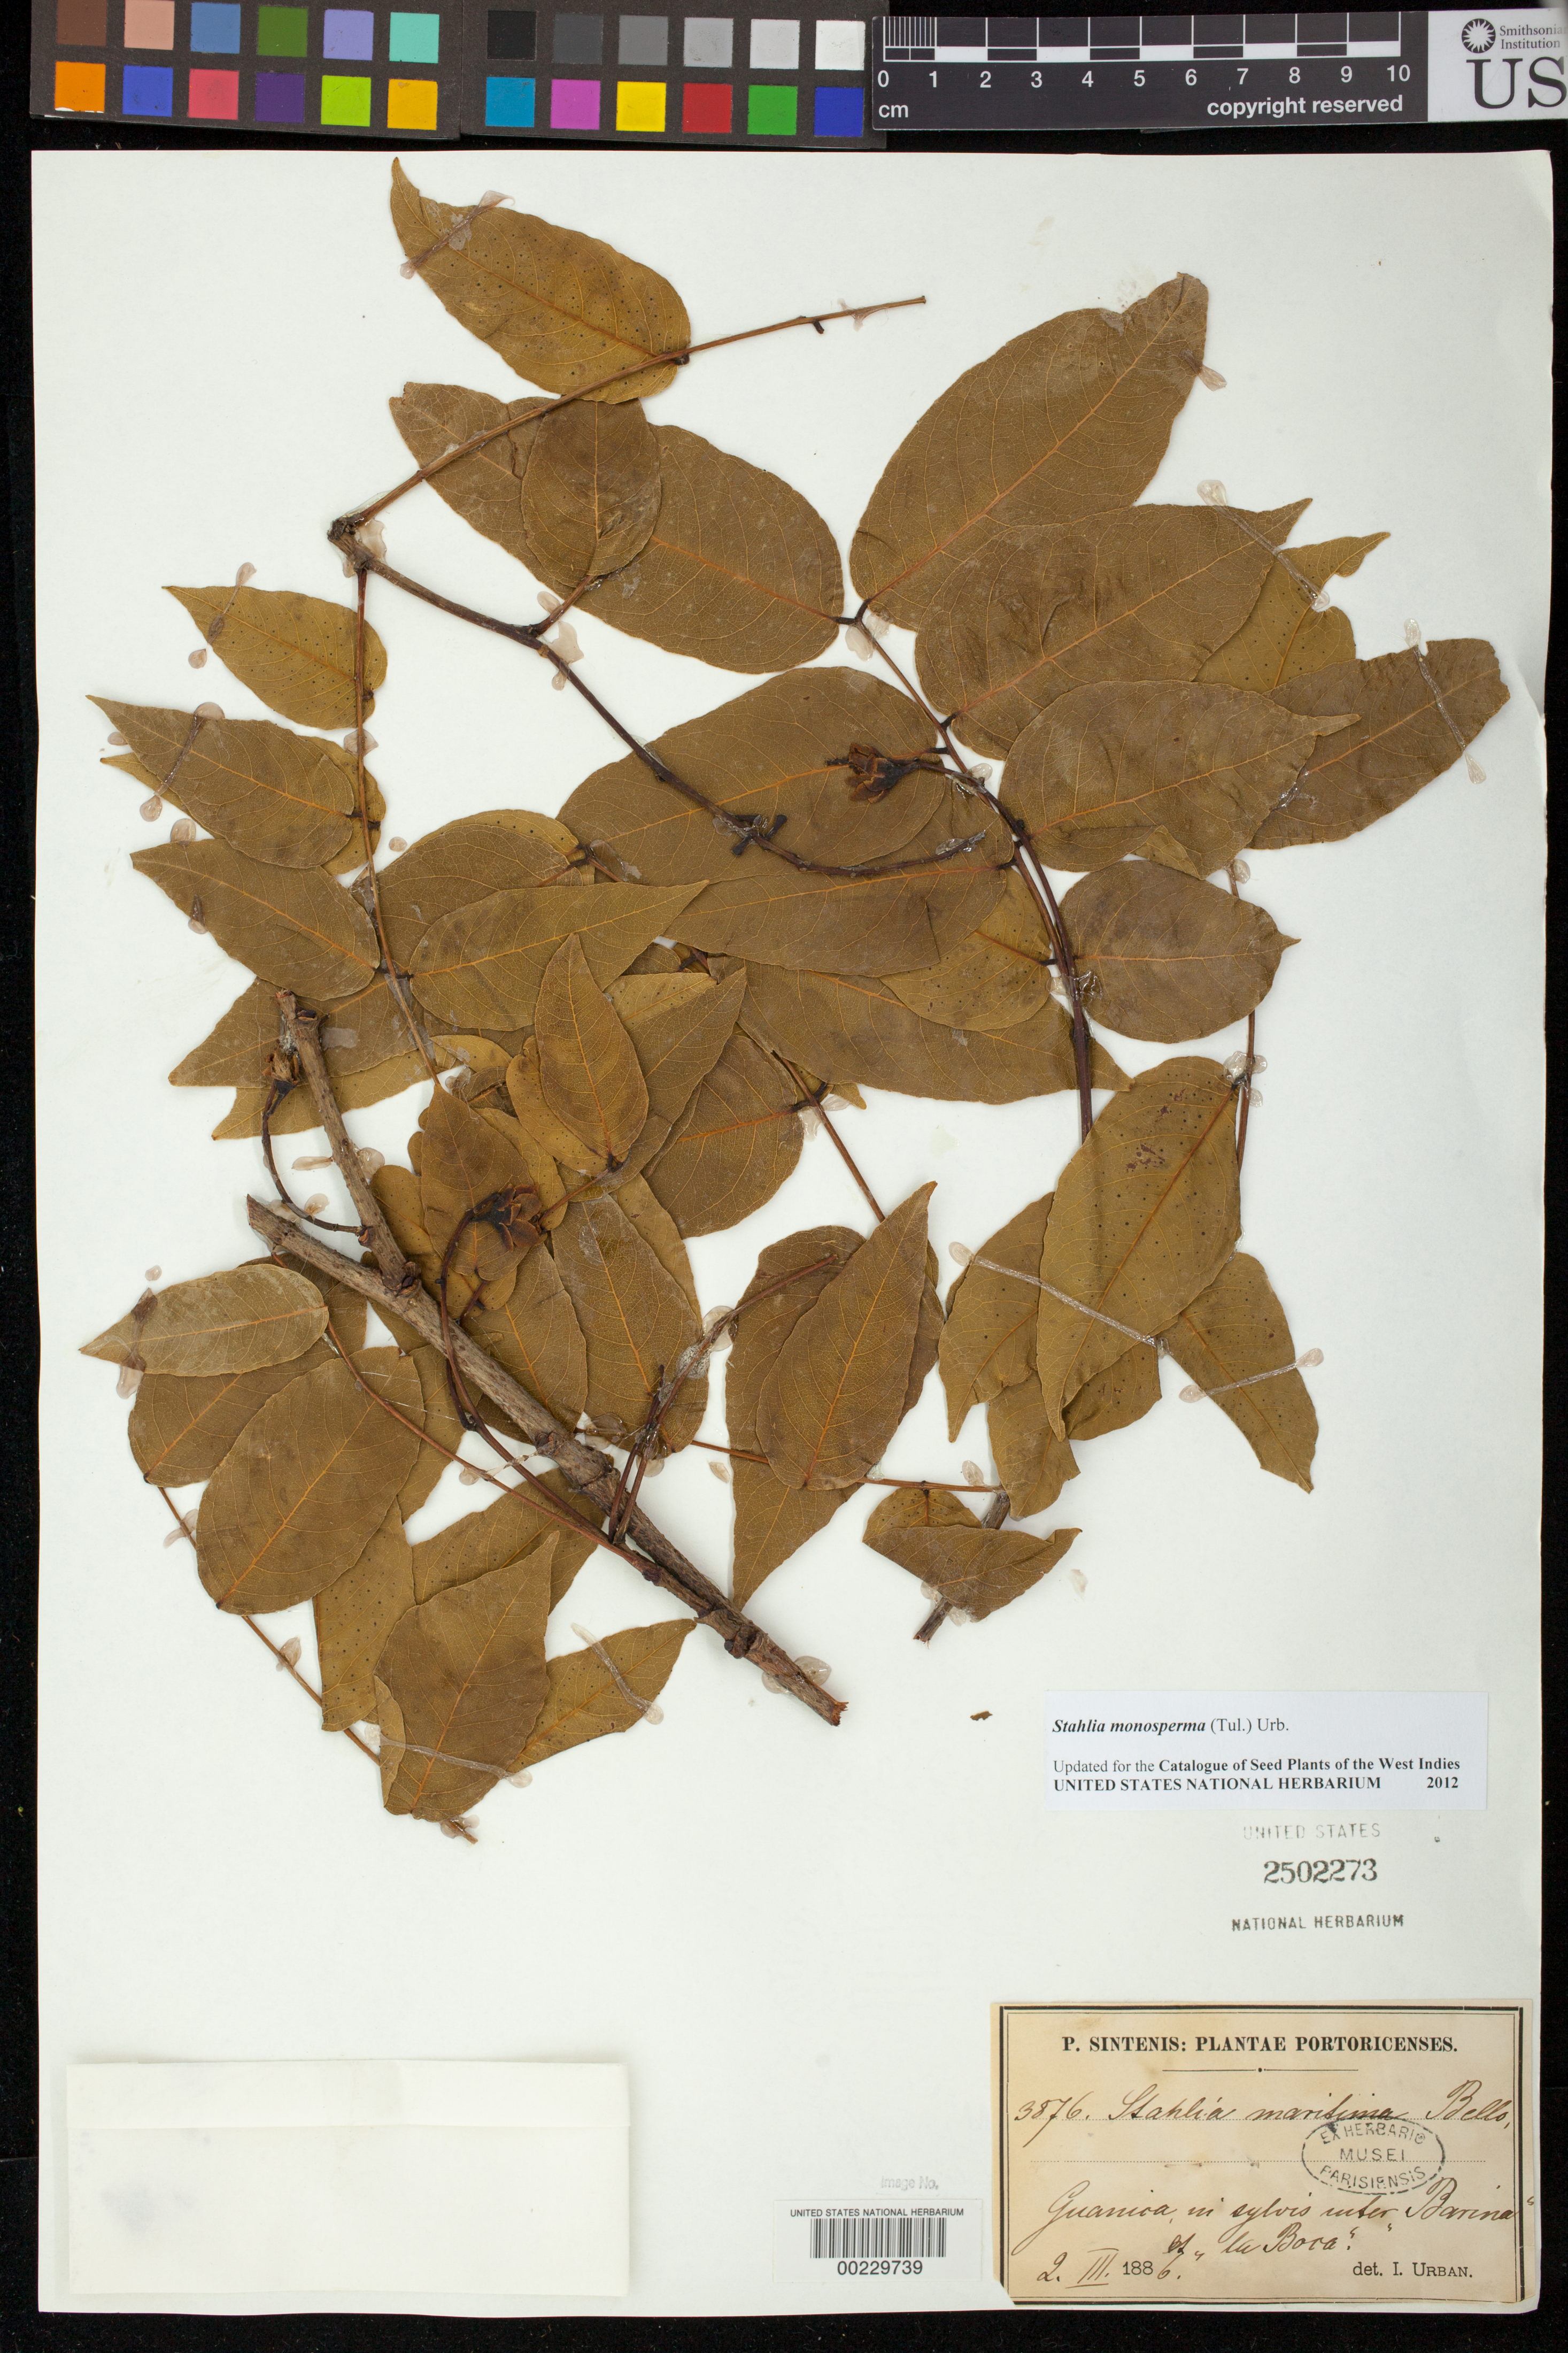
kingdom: Plantae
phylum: Tracheophyta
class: Magnoliopsida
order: Fabales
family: Fabaceae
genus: Stahlia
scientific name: Stahlia maritima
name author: Bello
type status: Isoneotype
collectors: P. Sintenis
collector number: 3876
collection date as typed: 2. III. 1886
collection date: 1886-03-02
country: Puerto Rico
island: Greater Antilles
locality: Guanica, in sylvis inter Barinas et "la Bora"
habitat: Woods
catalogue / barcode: US 2502273